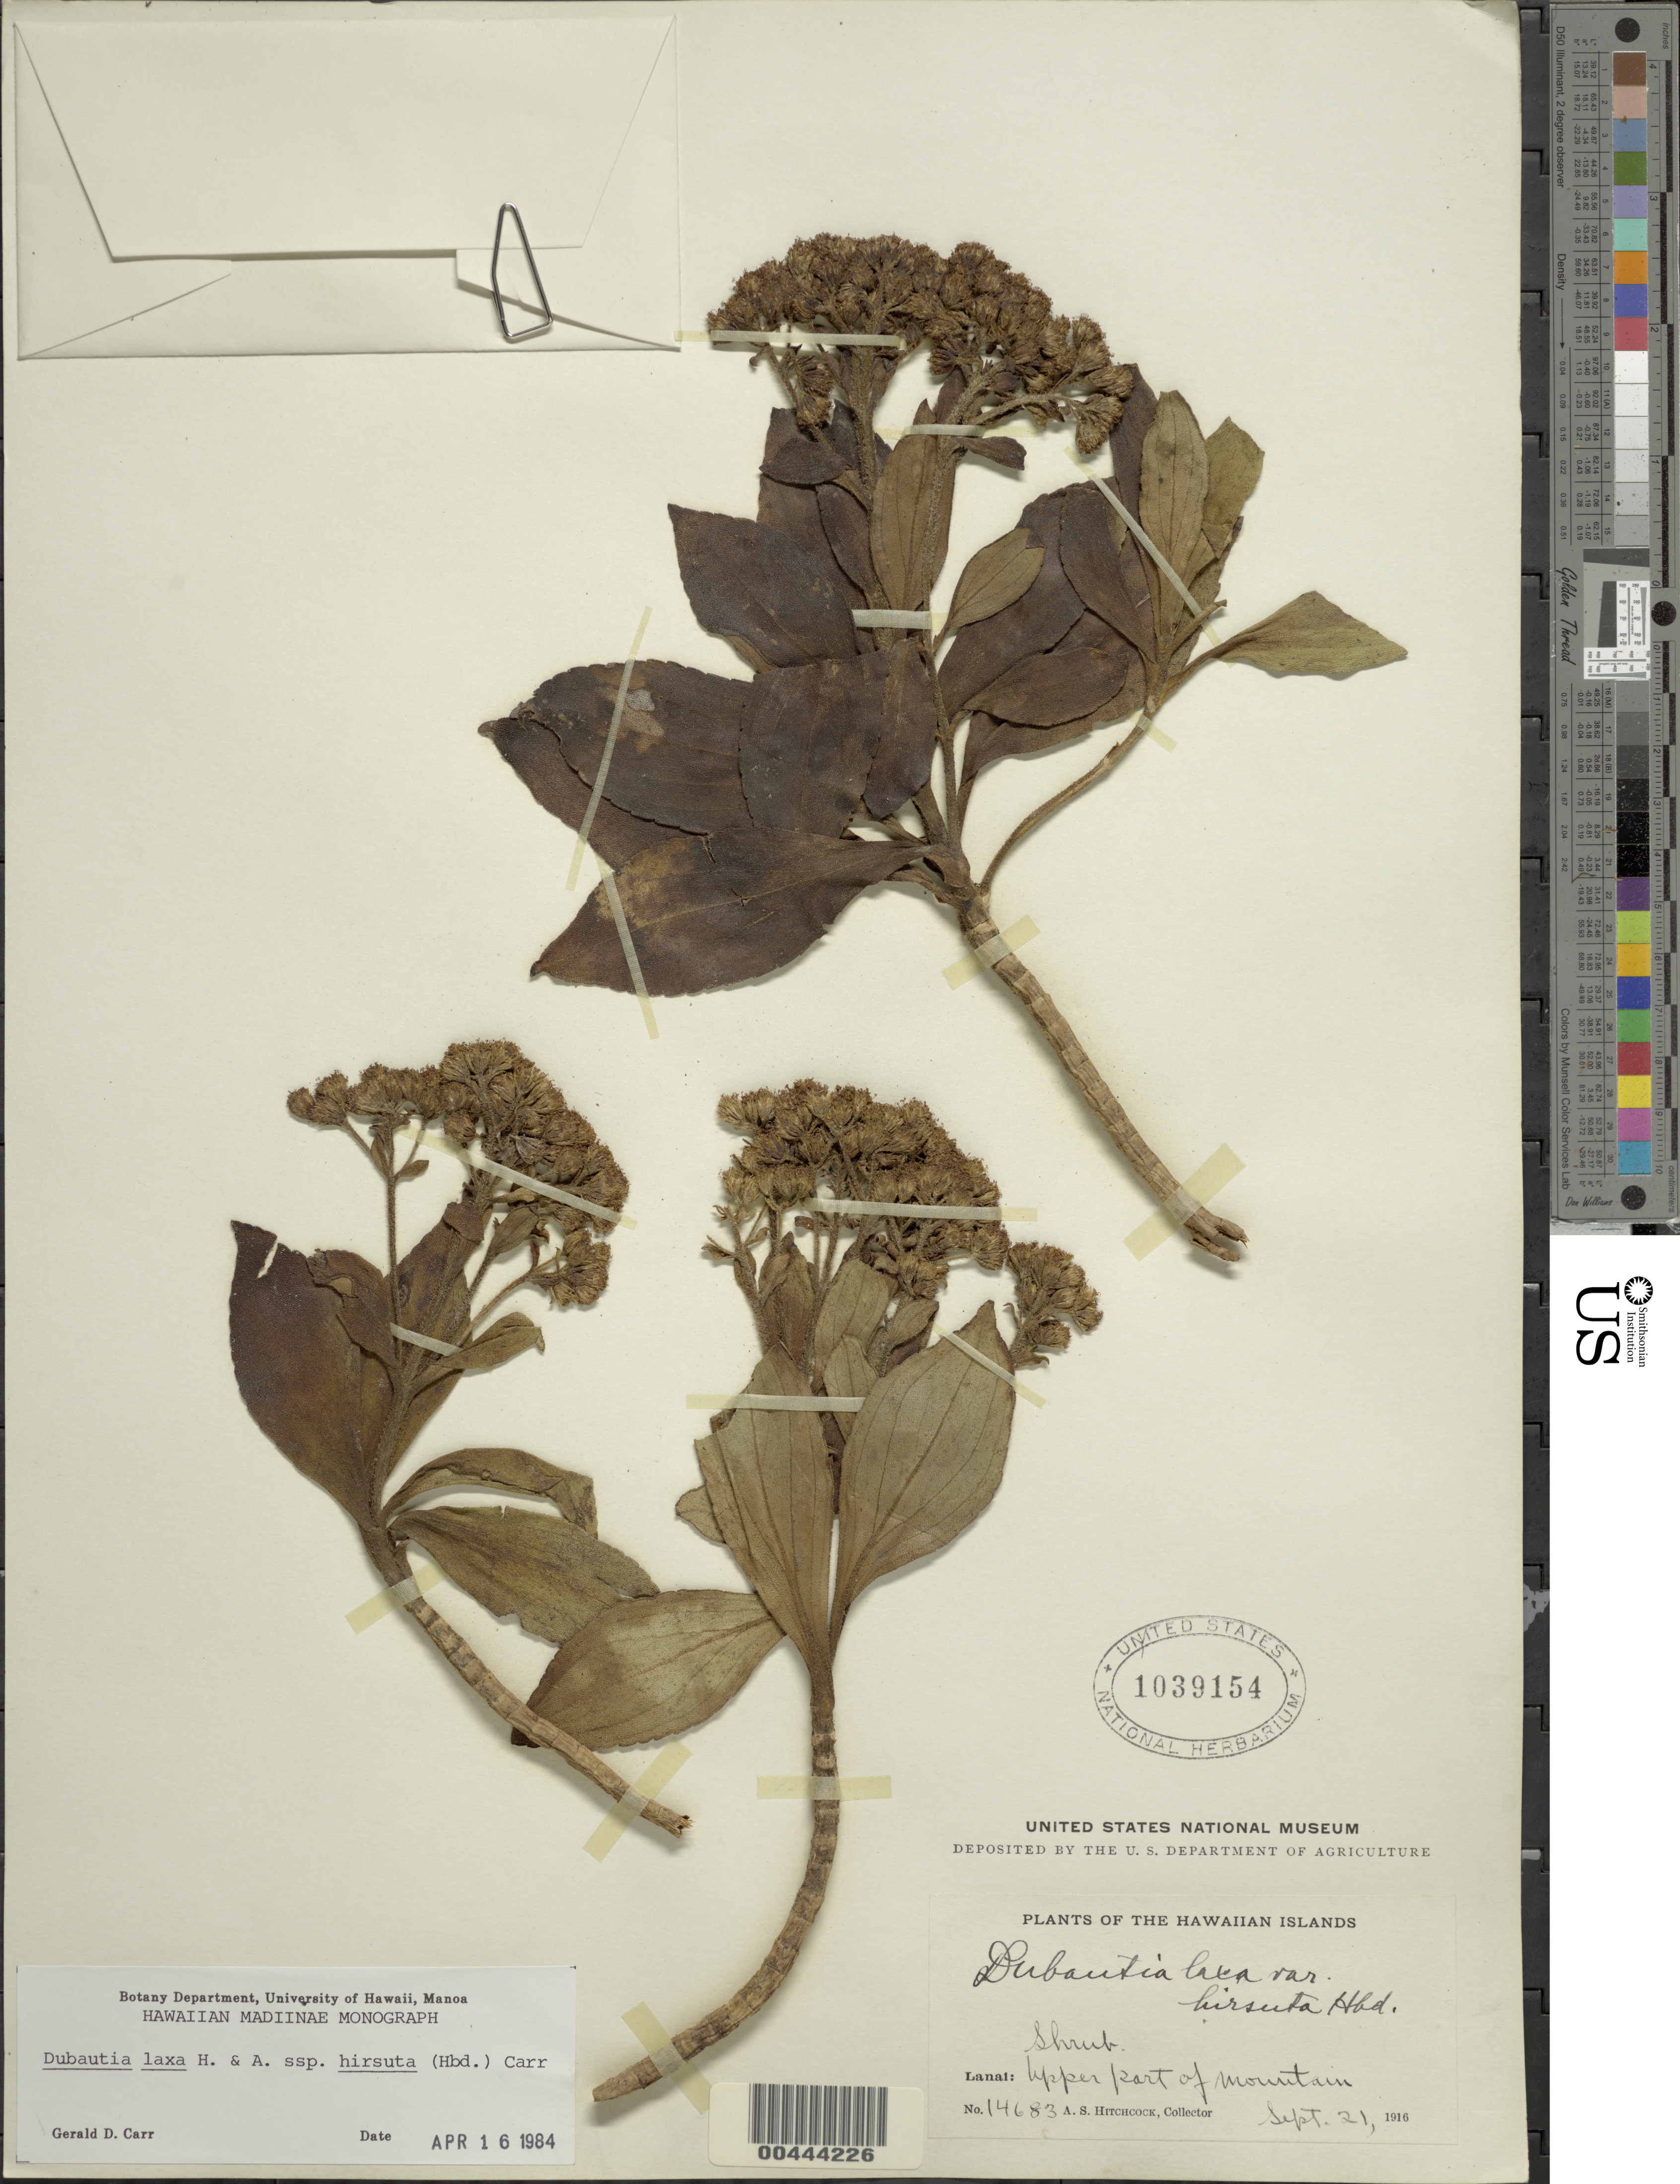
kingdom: Plantae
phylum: Tracheophyta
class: Magnoliopsida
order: Asterales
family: Asteraceae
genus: Dubautia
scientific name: Dubautia laxa subsp. hirsuta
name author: (Hillebr.) G.D. Carr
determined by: Carr, G. D.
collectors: A. S. Hitchcock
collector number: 14683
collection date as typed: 21 Sep 1916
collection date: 1916-09-21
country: United States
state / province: Hawaii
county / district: Maui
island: Lana'i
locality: Upper part of mountains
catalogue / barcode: US 1039154